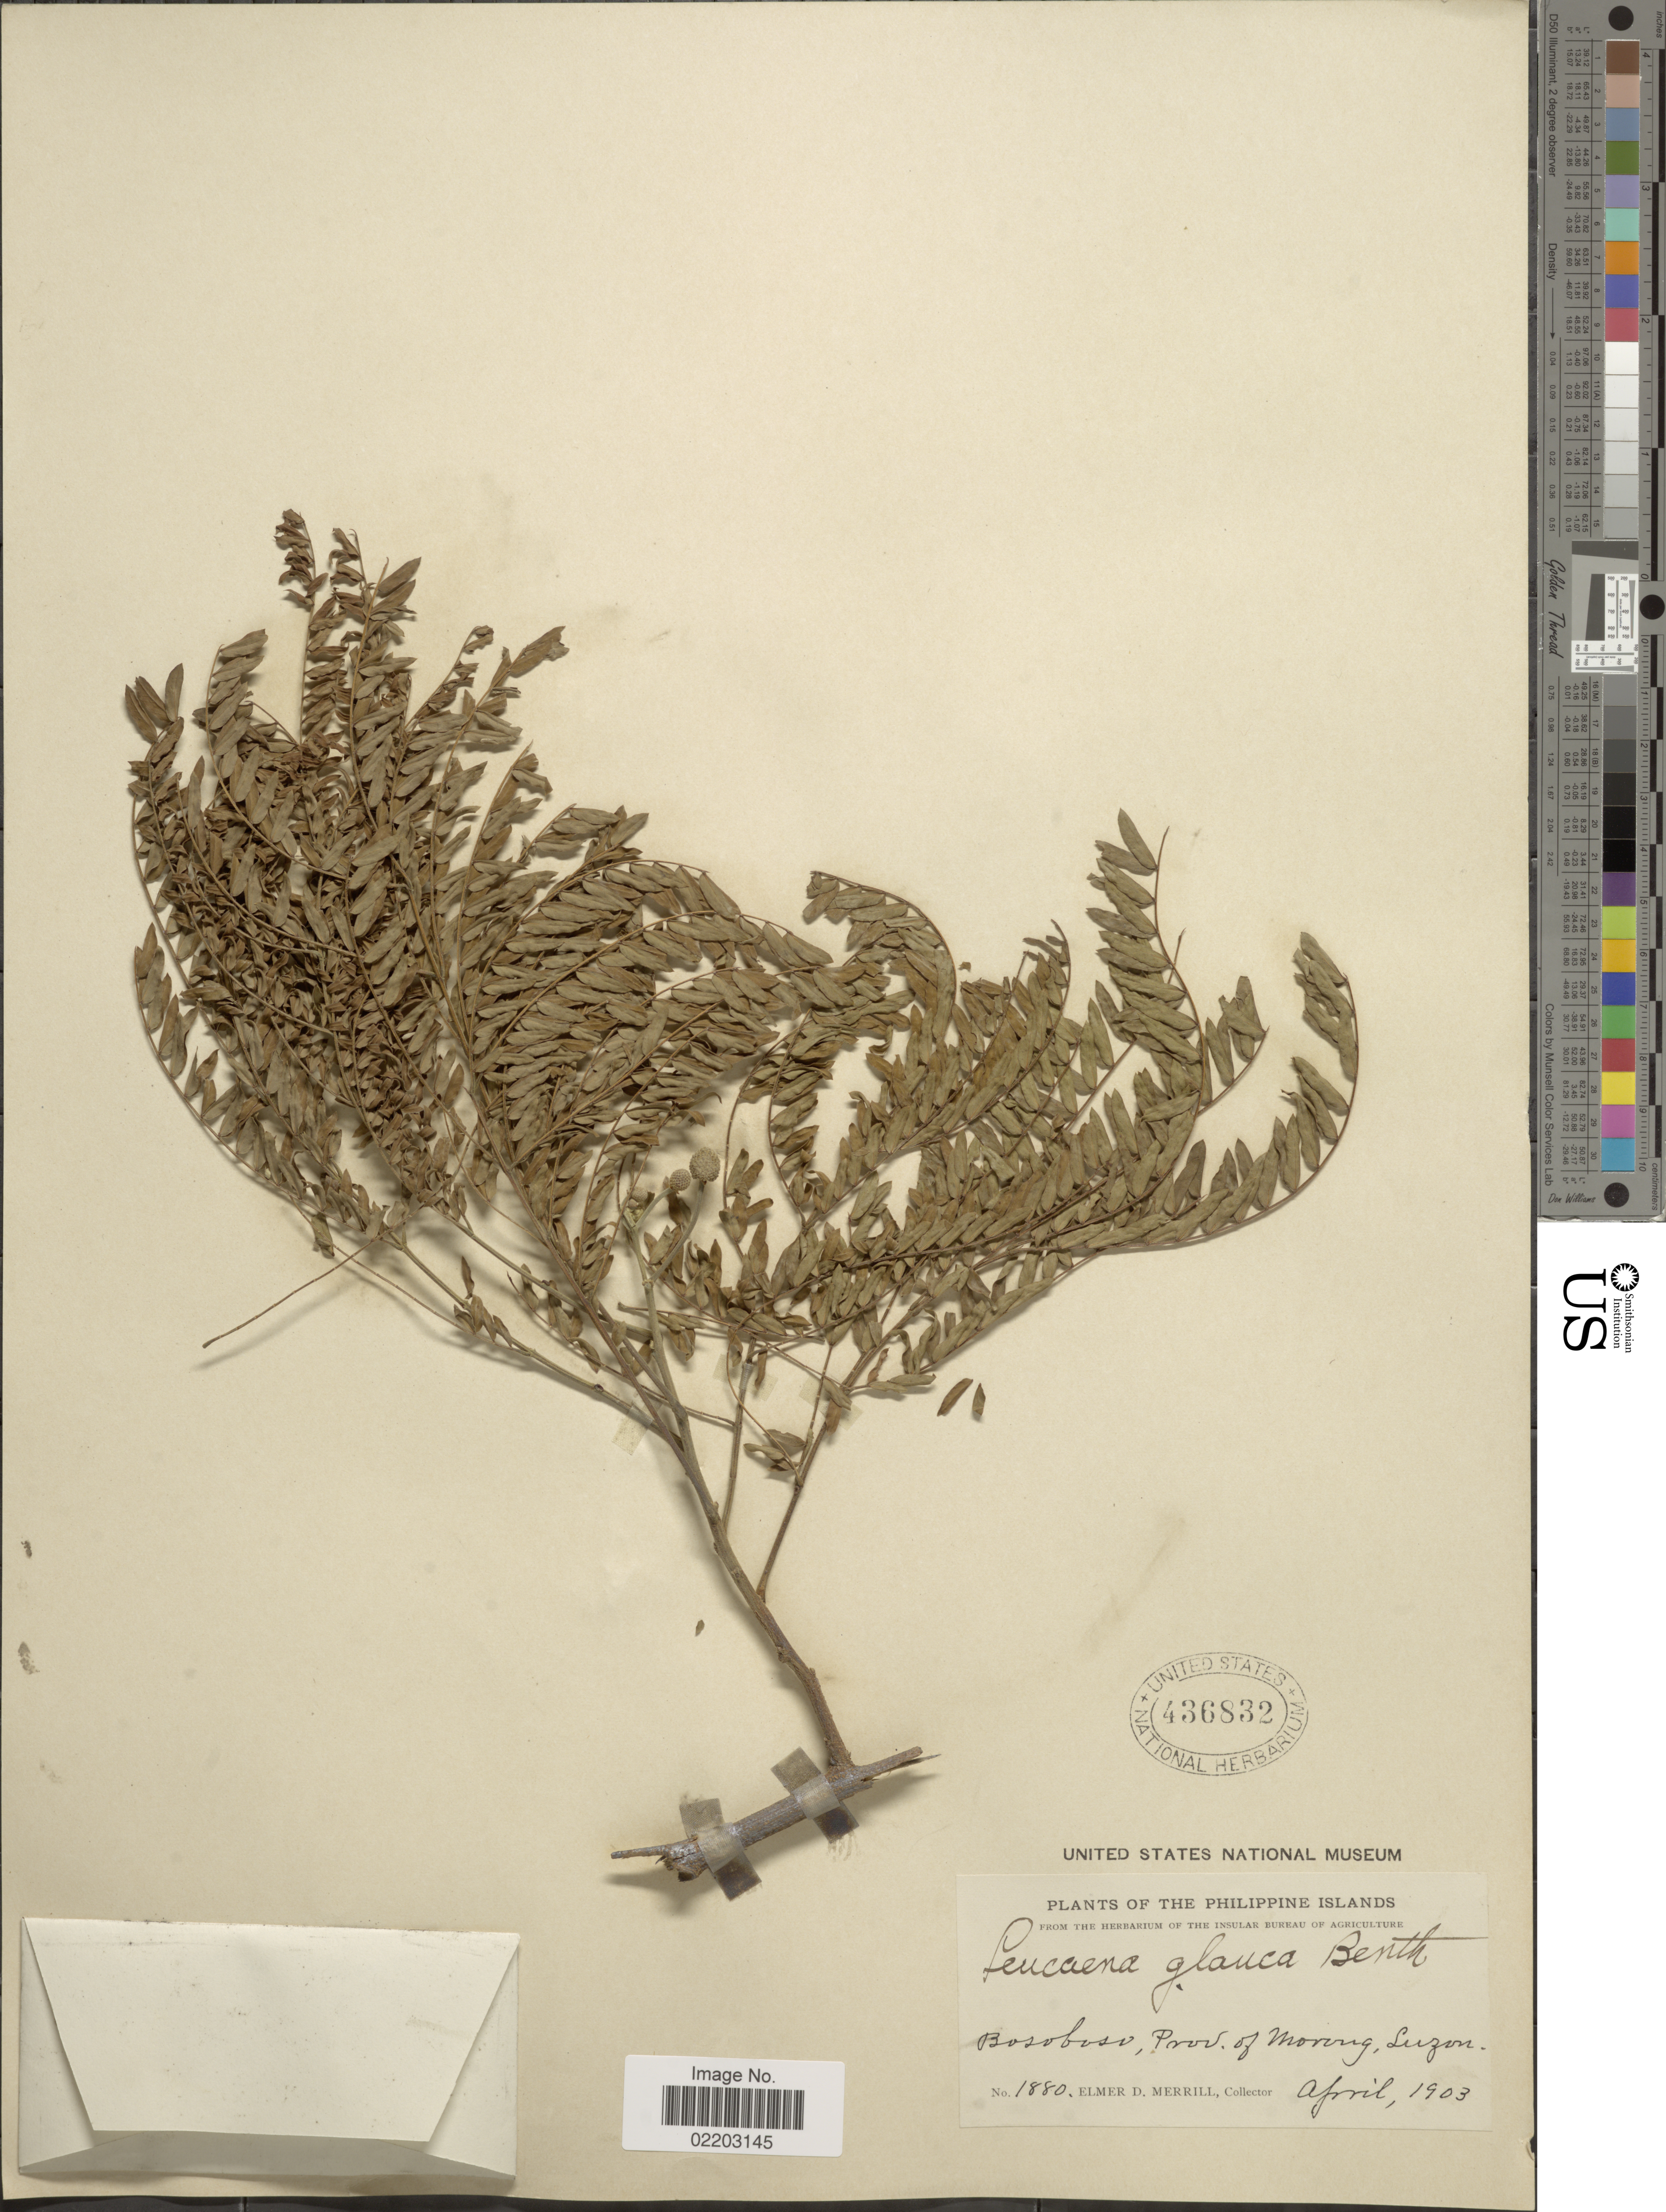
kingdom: Plantae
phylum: Tracheophyta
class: Magnoliopsida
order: Fabales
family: Fabaceae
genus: Leucaena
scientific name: Leucaena glauca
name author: (L.) Benth.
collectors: E. D. Merrill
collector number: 1880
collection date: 1903-04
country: Philippines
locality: The Philippine Islands, Bosoboso, Prov. of Morong, Luzon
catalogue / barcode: US 436832